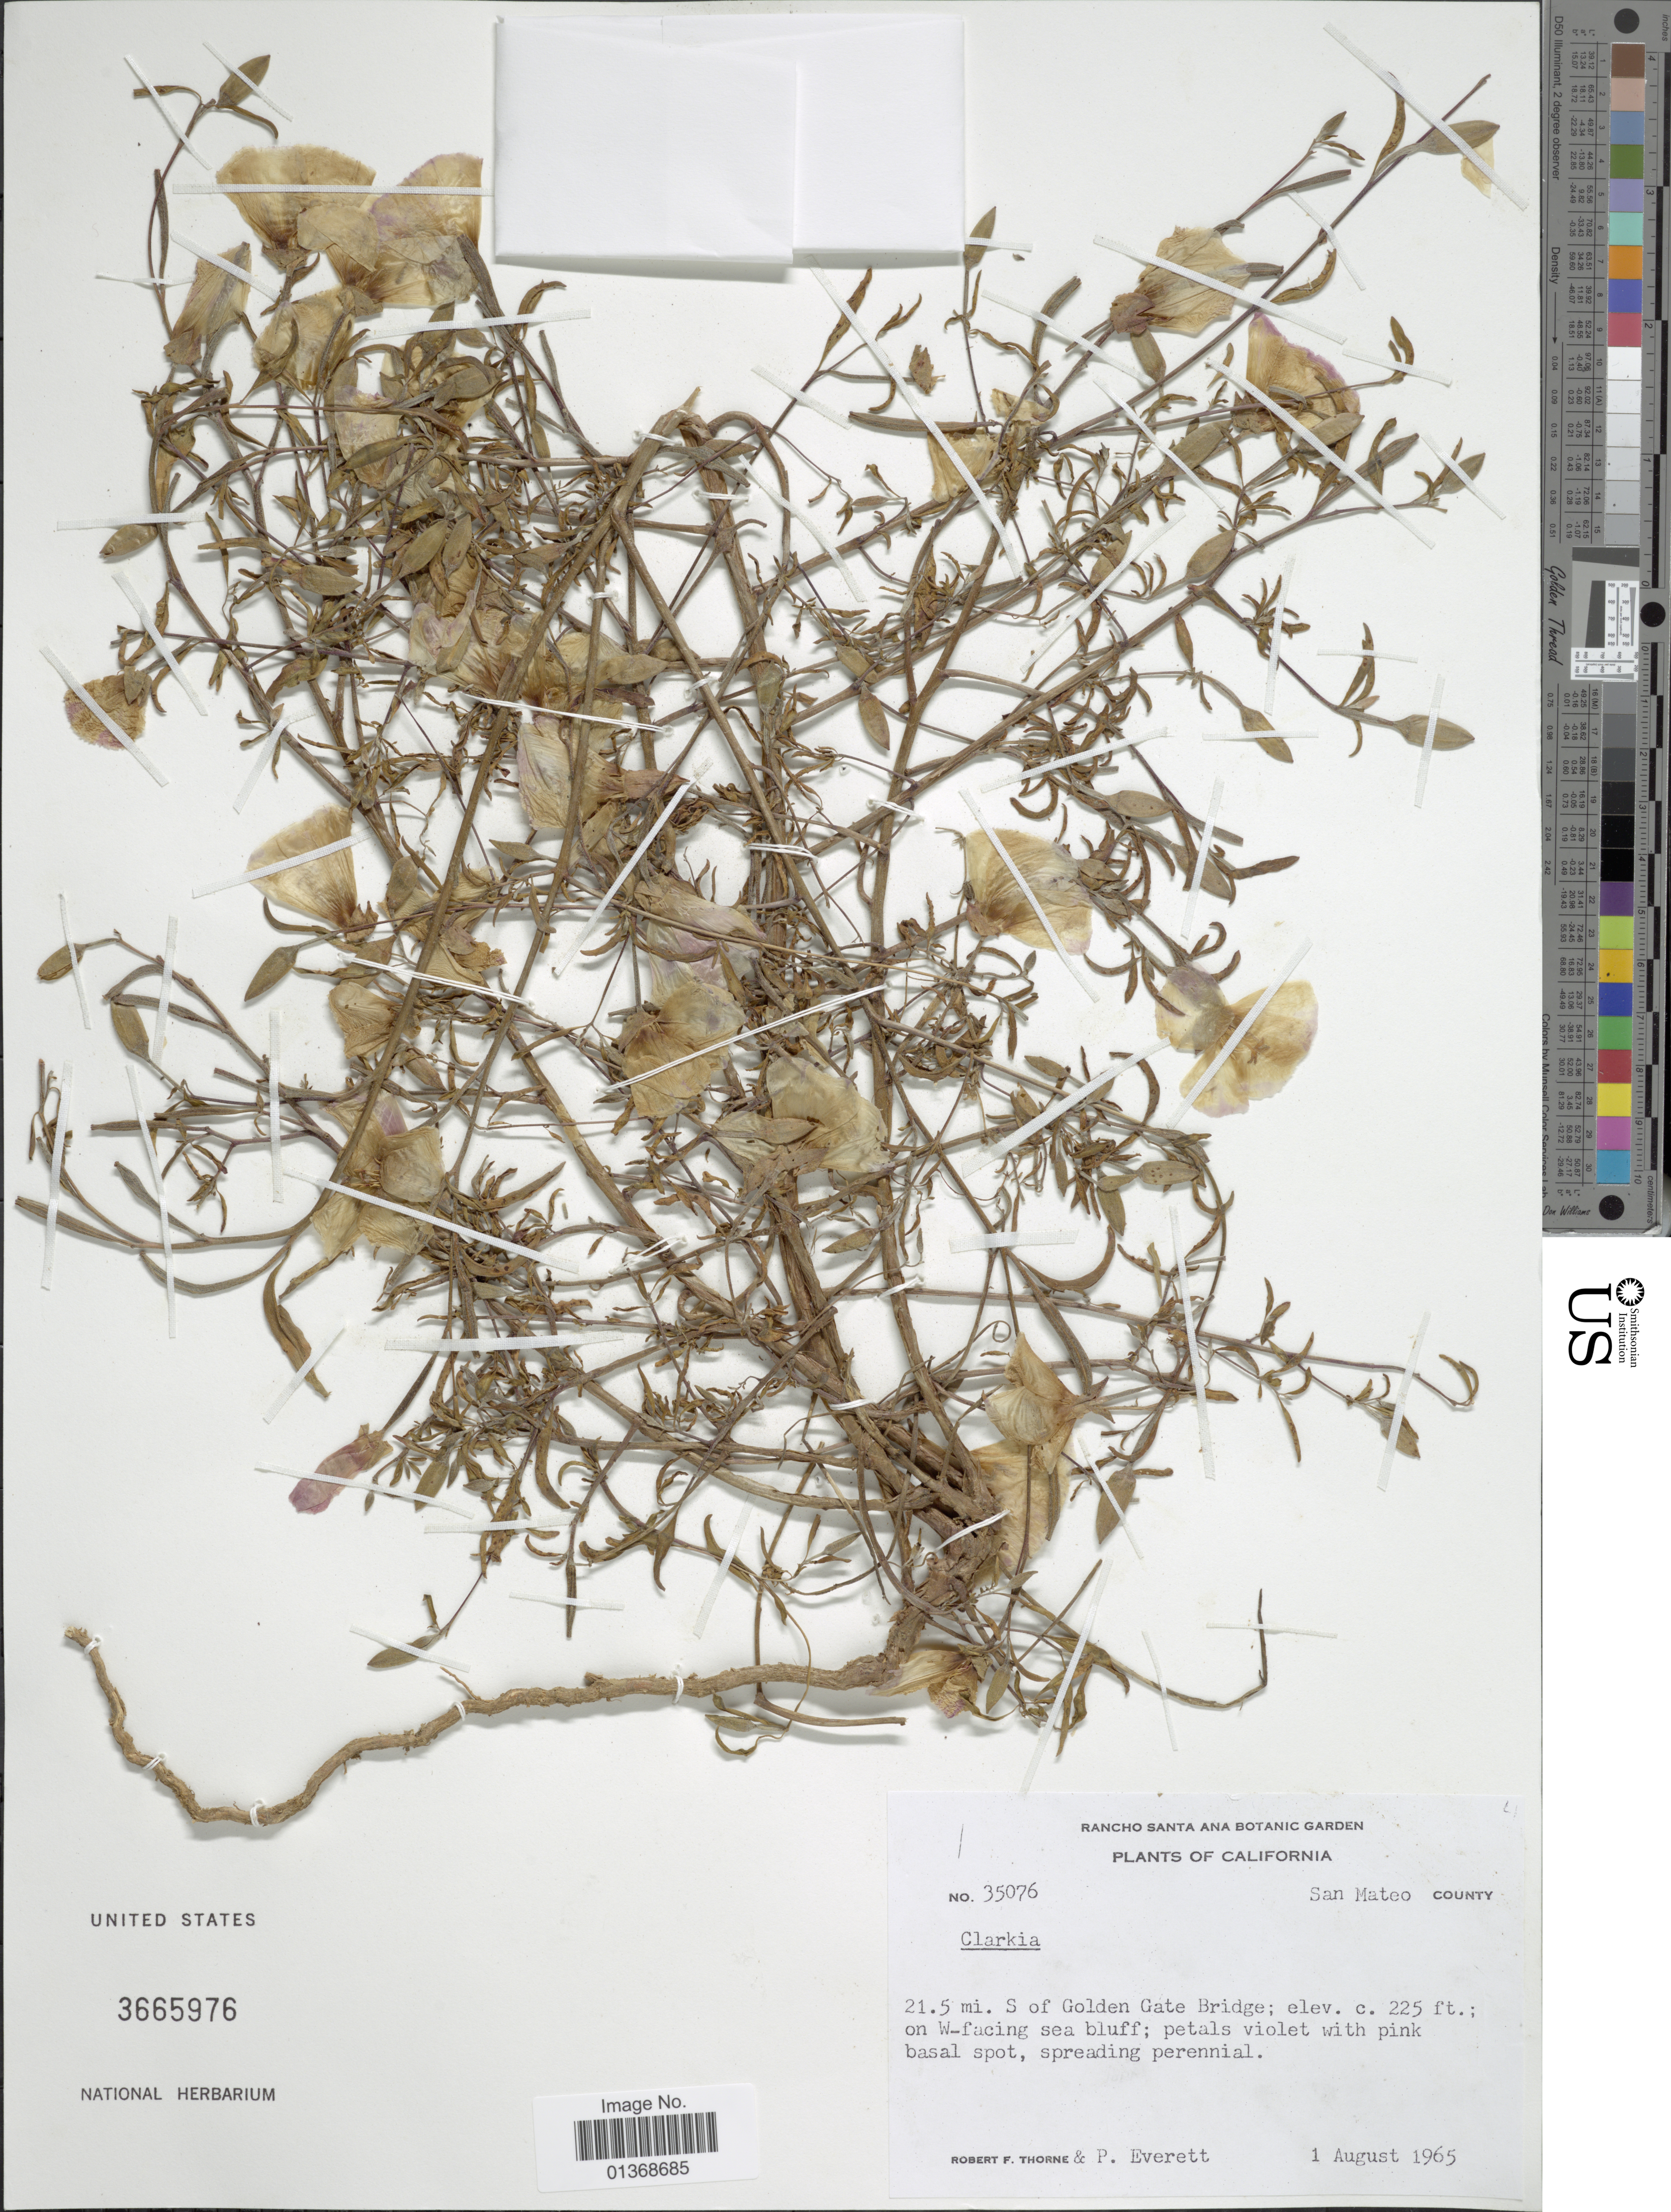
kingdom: Plantae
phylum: Tracheophyta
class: Magnoliopsida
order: Myrtales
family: Onagraceae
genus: Clarkia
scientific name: Clarkia sp.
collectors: R. F. Thorne & P. Everett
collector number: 35076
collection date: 1965-08-01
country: United States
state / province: California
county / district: San Mateo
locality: San Mateo County, 21.5 mi. S of Golden Gate Bridge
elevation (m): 69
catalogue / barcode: US 3665976